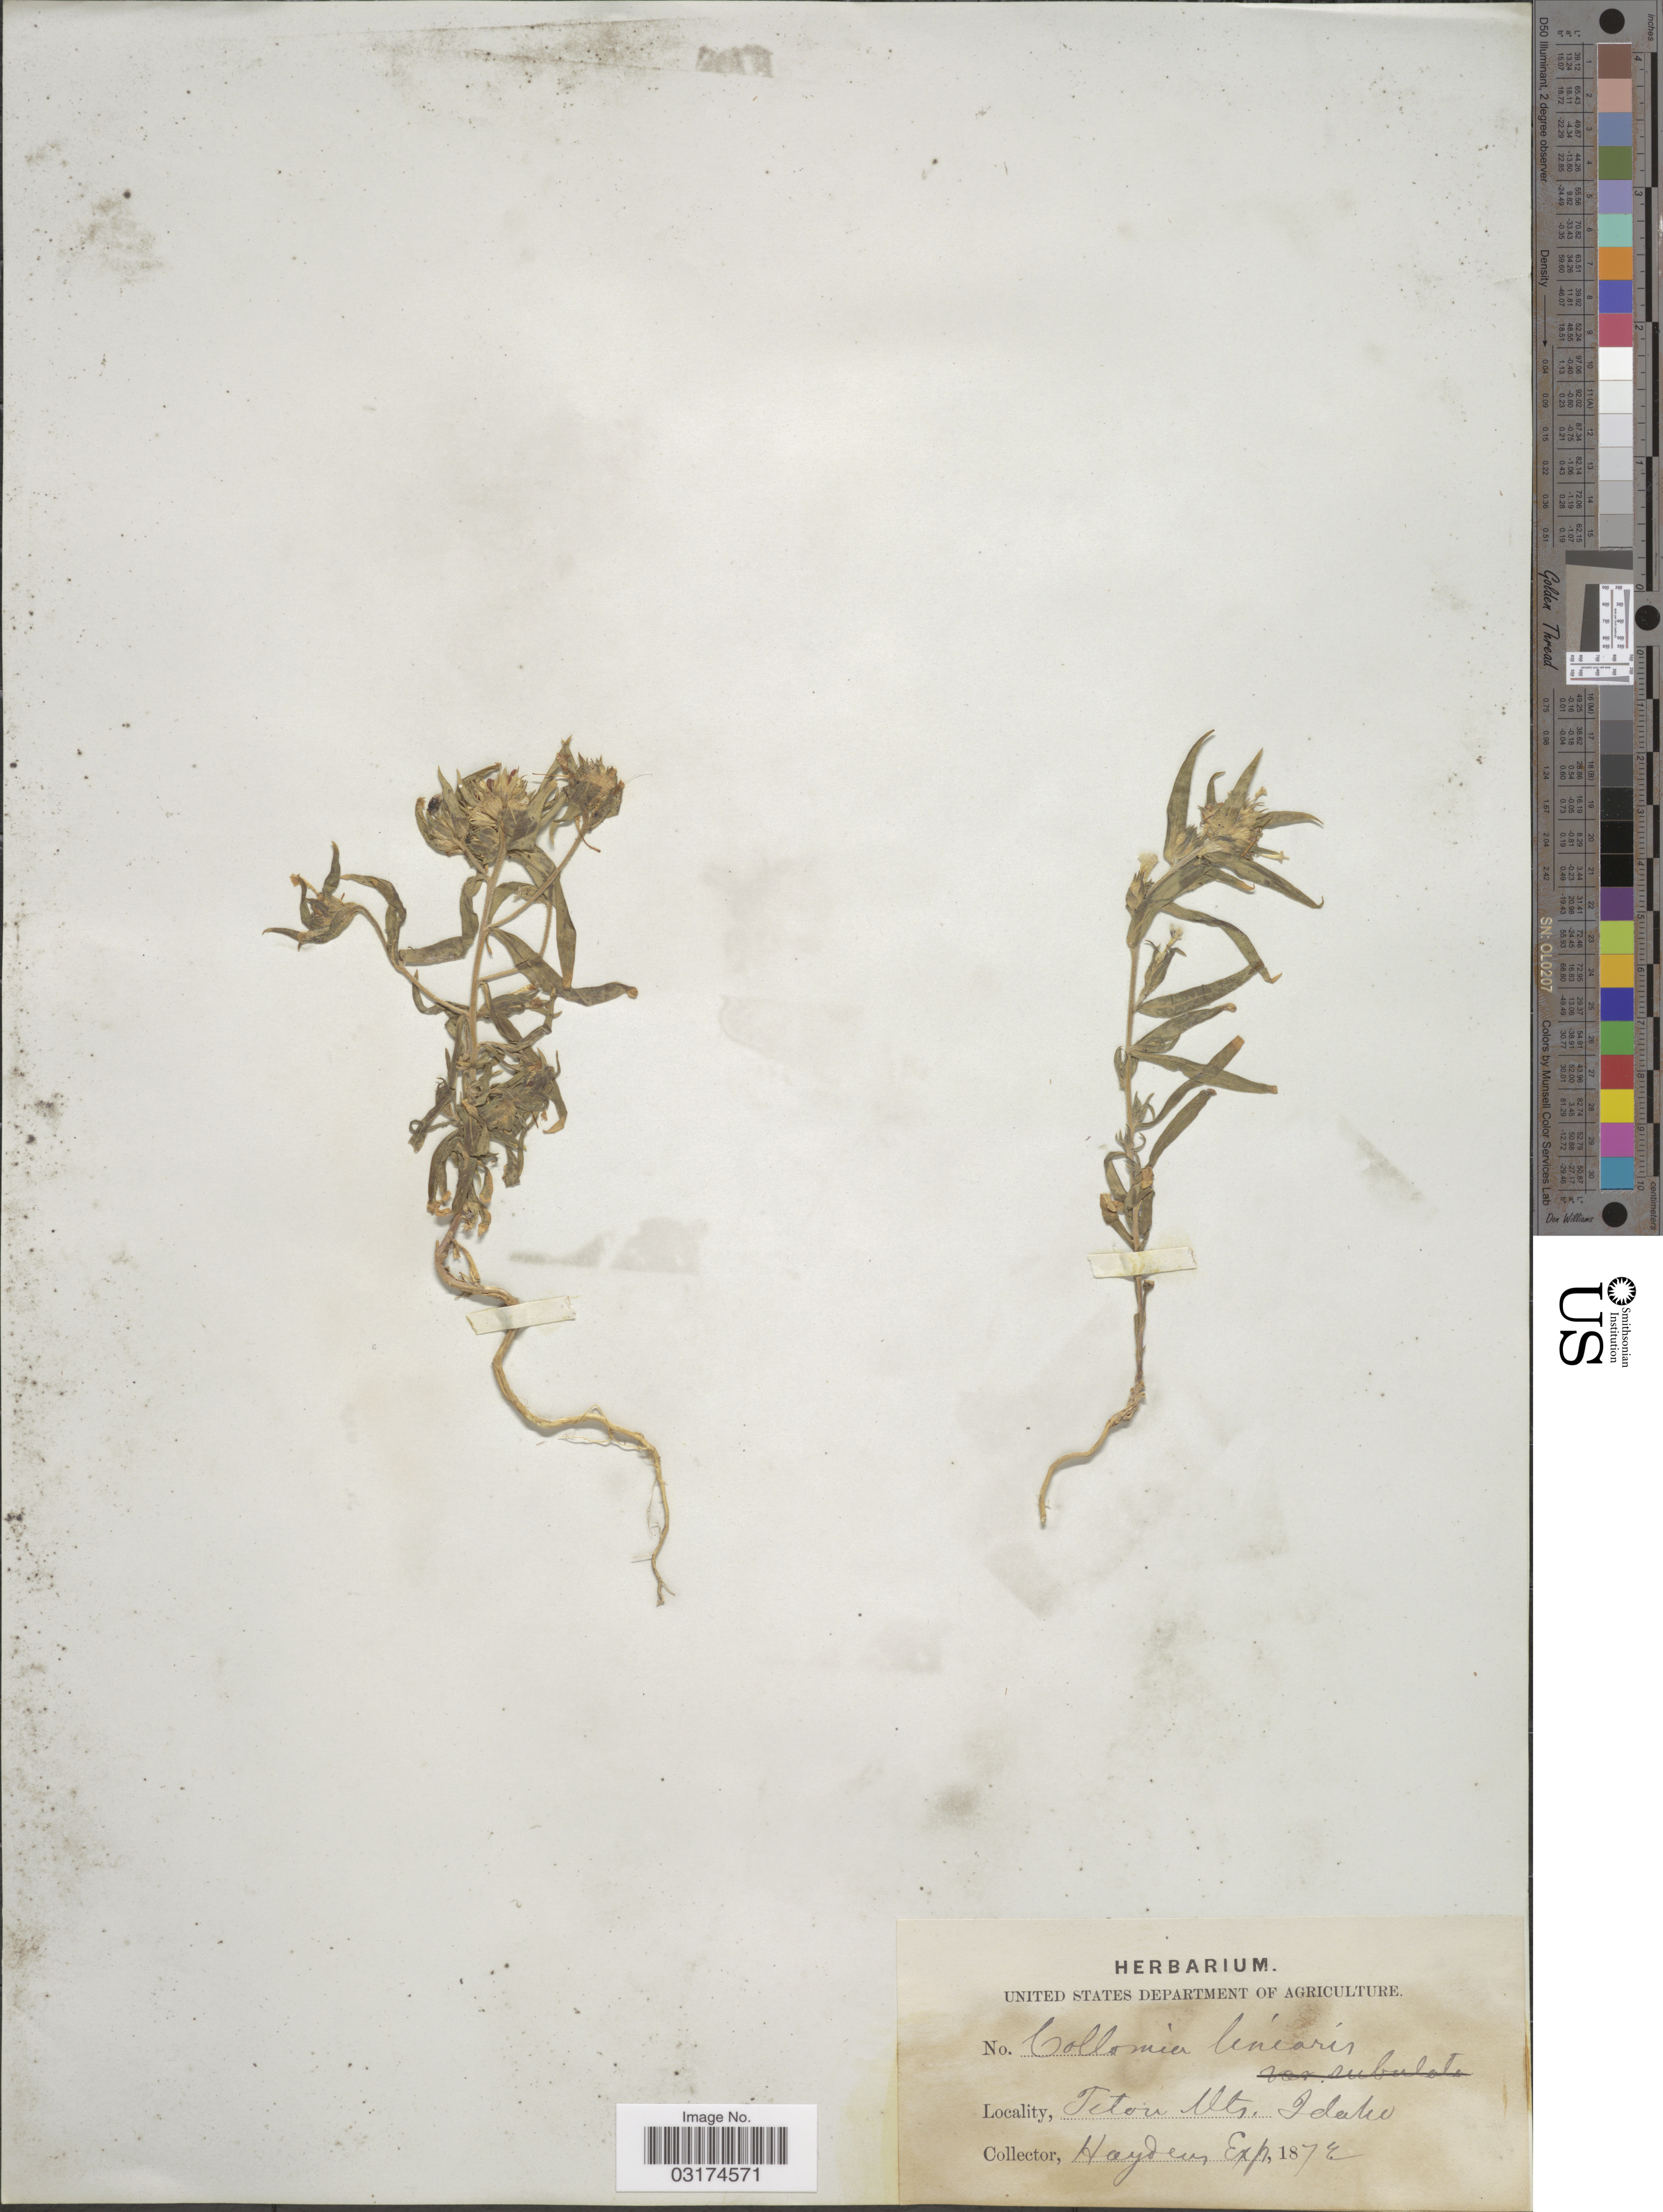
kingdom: Plantae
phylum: Tracheophyta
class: Magnoliopsida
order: Ericales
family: Polemoniaceae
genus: Collomia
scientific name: Collomia linearis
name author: Nutt.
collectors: Hayden Exped.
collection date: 1874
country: United States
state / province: Idaho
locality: Teton Mts.